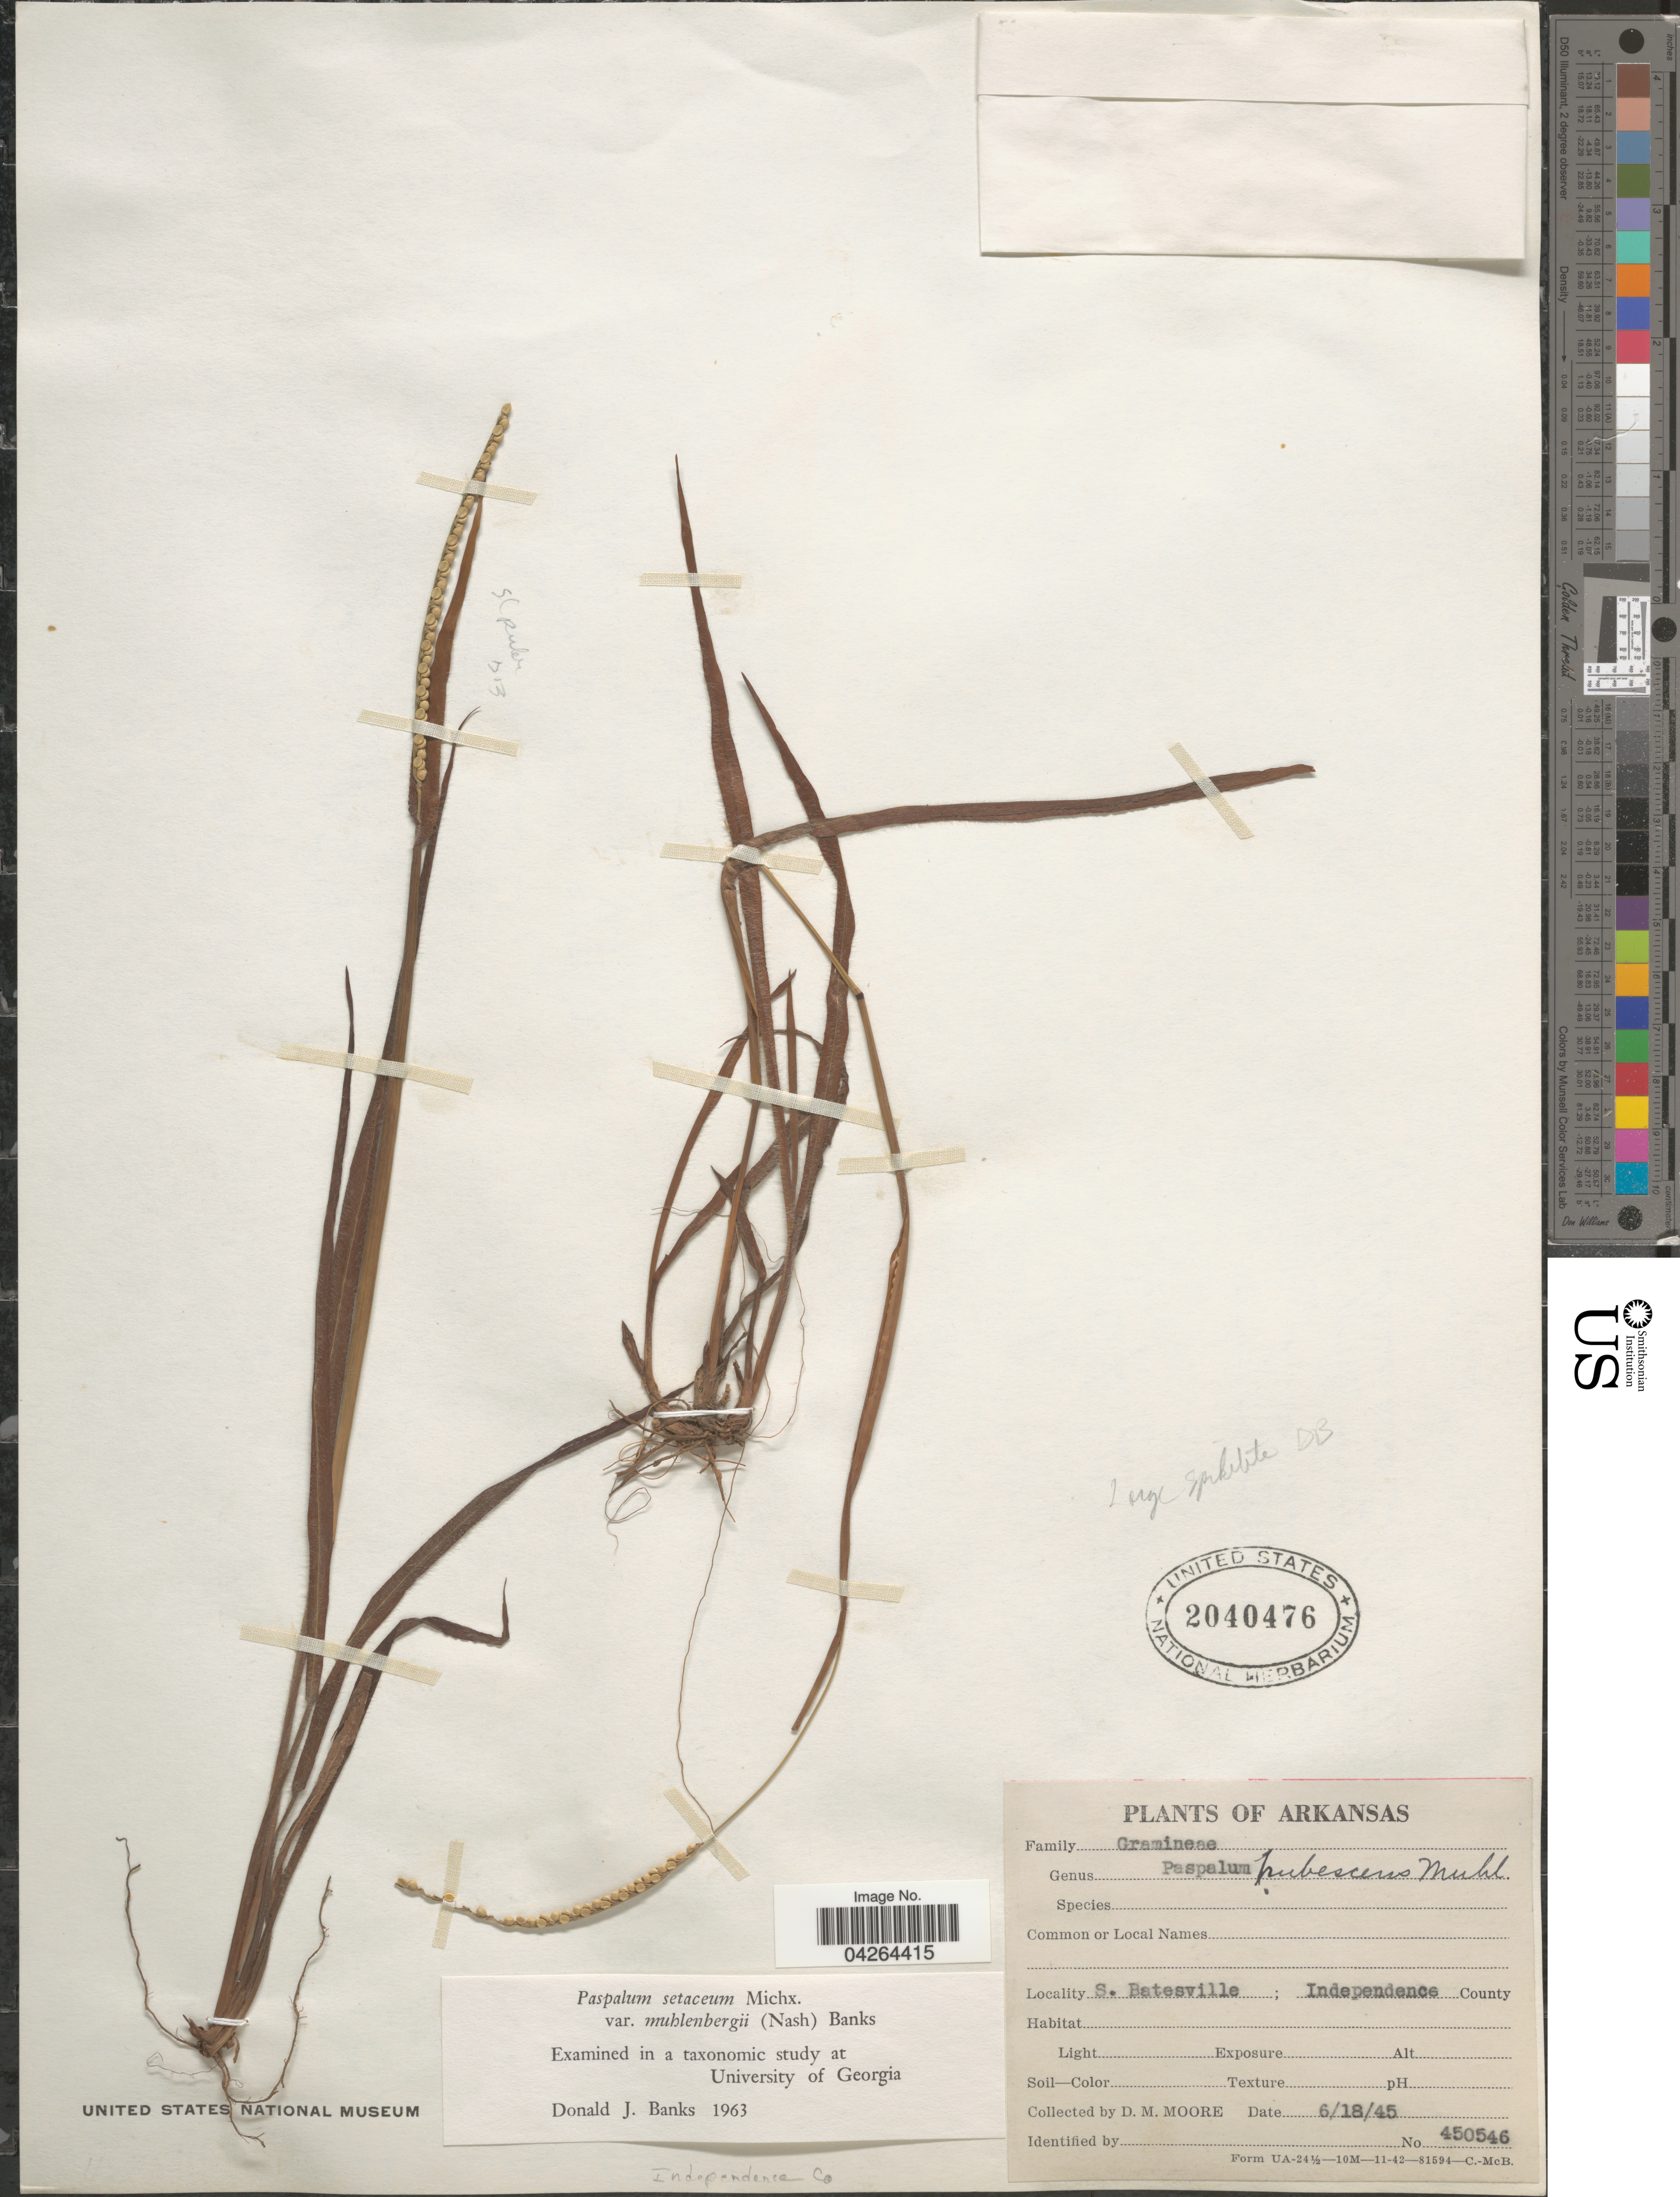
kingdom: Plantae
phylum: Tracheophyta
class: Liliopsida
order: Poales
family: Poaceae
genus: Paspalum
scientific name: Paspalum setaceum var. muhlenbergii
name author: (Nash) D.J. Banks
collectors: D. Moore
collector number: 450546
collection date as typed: Transcribed d/m/y: 18/6/45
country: United States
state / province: Arkansas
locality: S. Batesville; Independence County.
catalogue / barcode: US 2040476